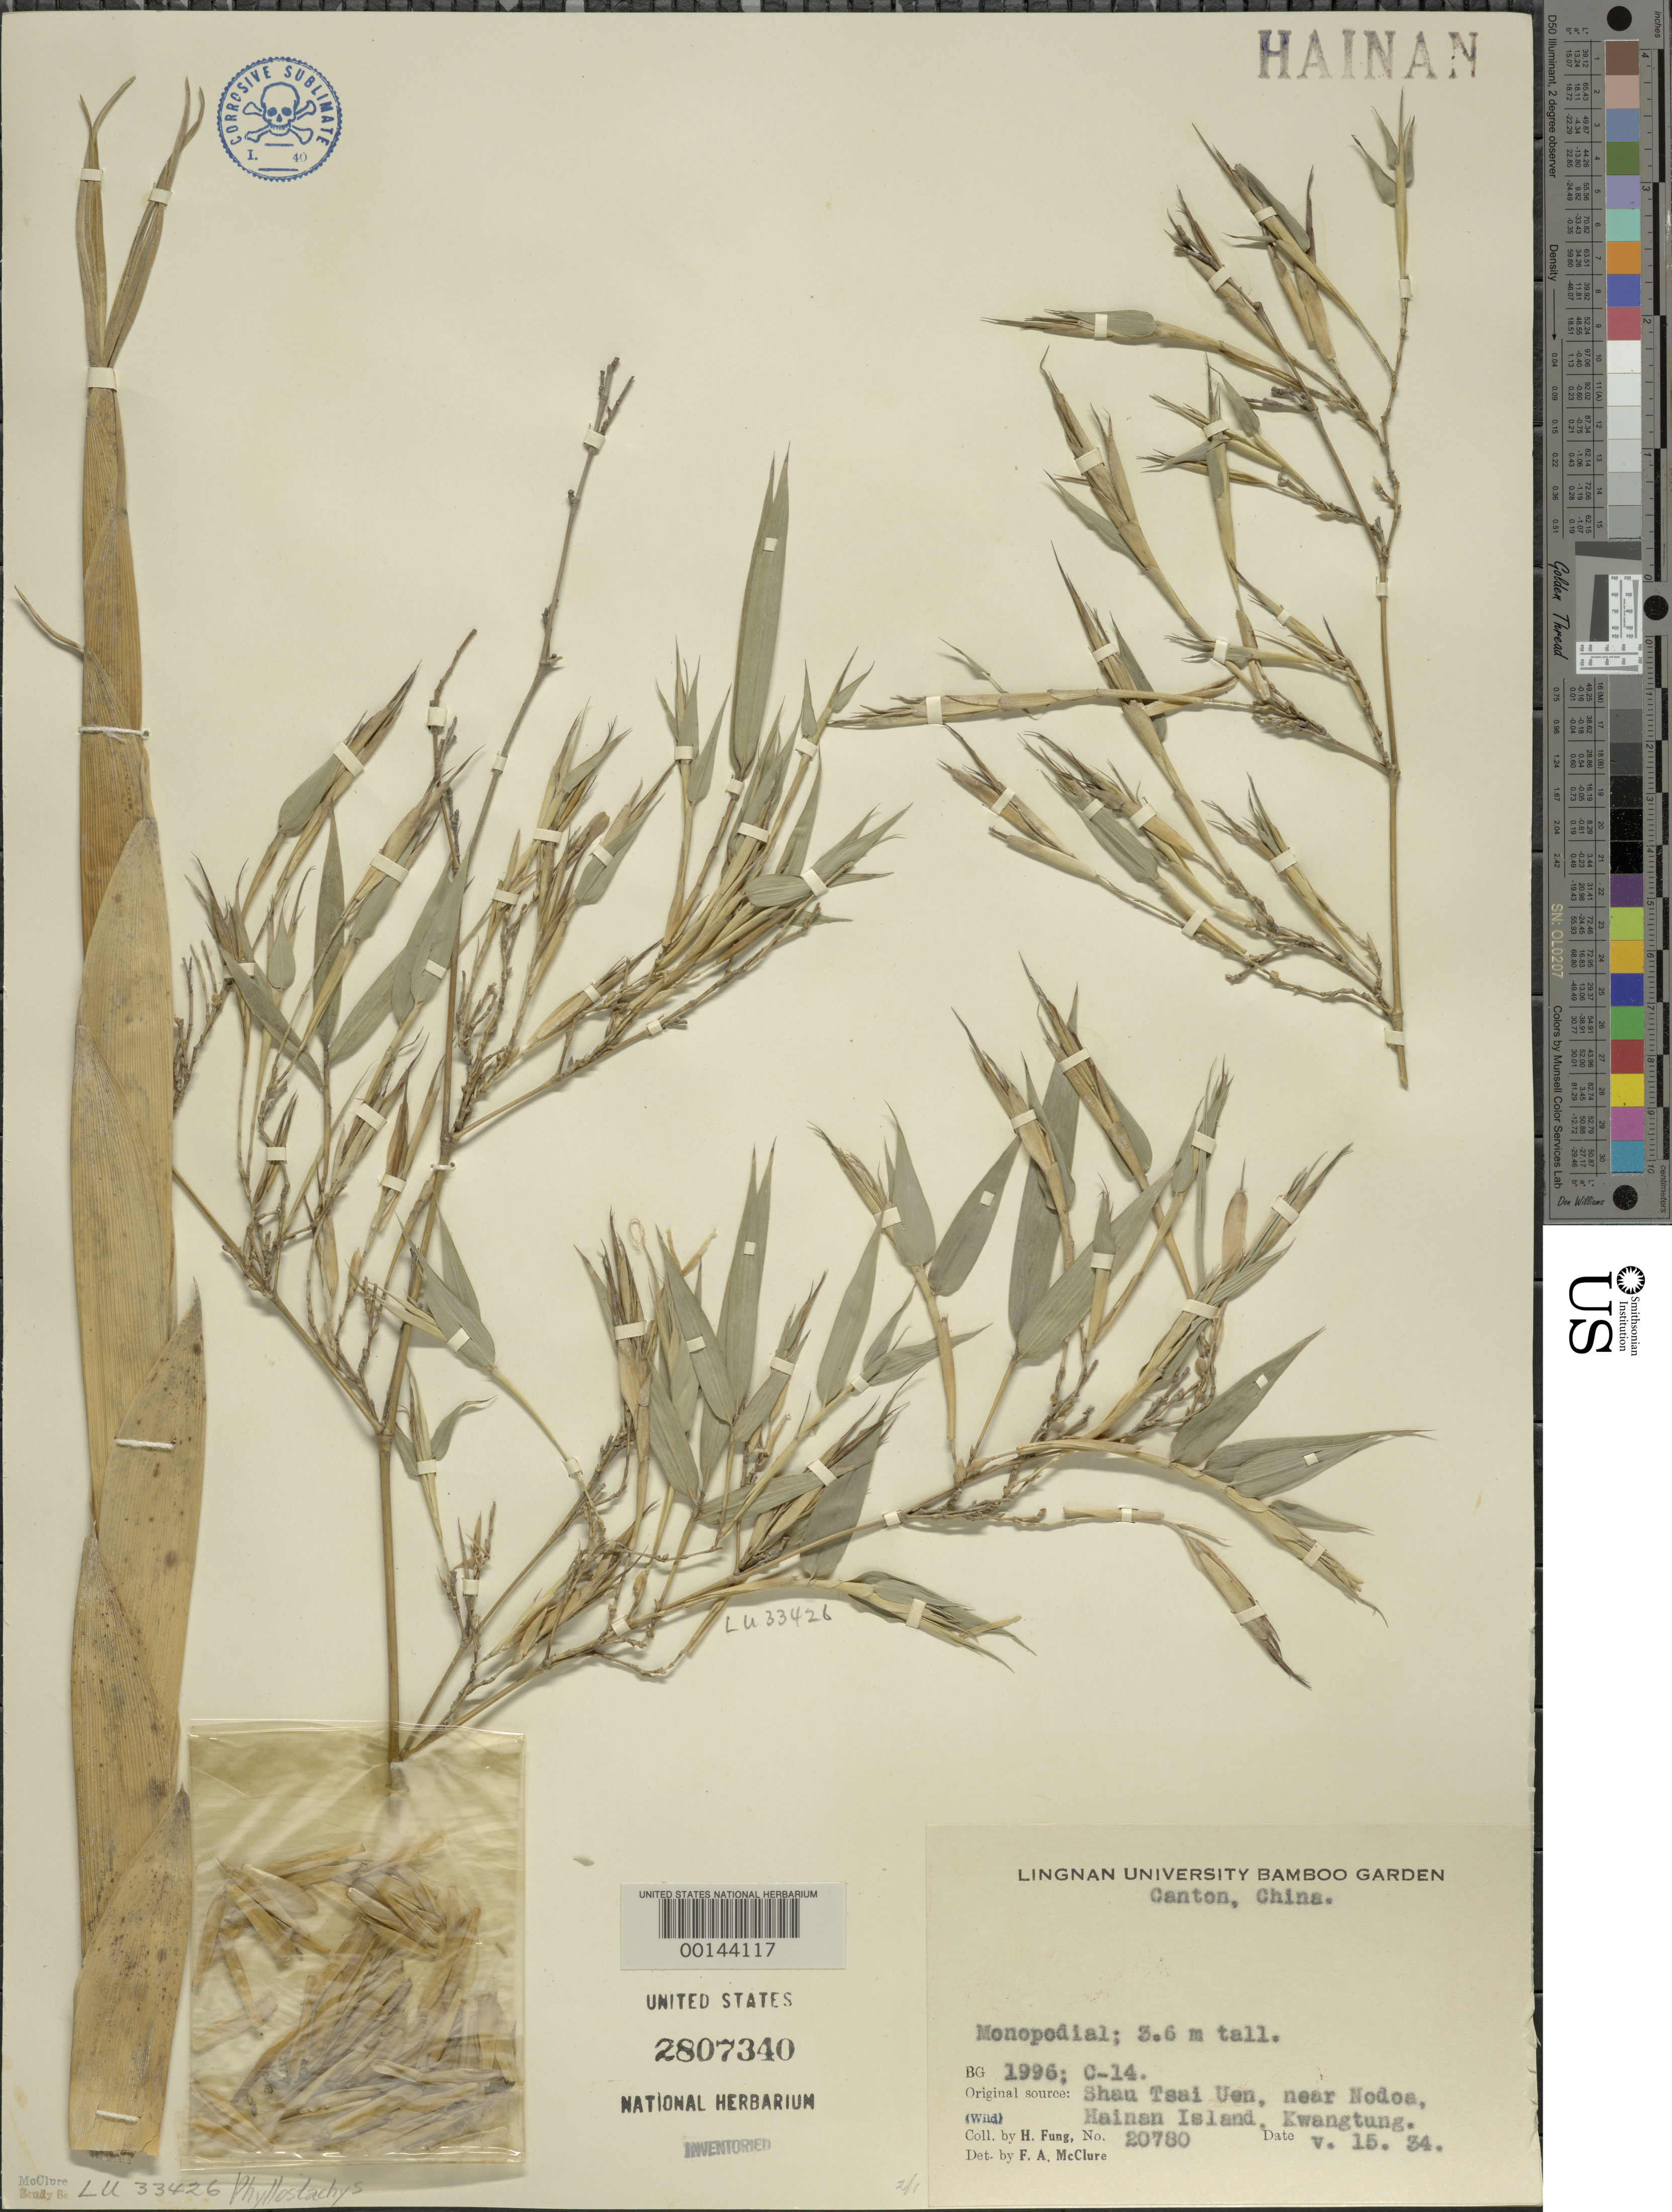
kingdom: Plantae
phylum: Tracheophyta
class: Liliopsida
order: Poales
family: Poaceae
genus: Phyllostachys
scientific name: Phyllostachys sp.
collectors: H. L. Fung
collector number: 20780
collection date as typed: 15 May 1934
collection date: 1934-05-15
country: China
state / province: Hainan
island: Hainan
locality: Hainan, nodoa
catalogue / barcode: US 2807340